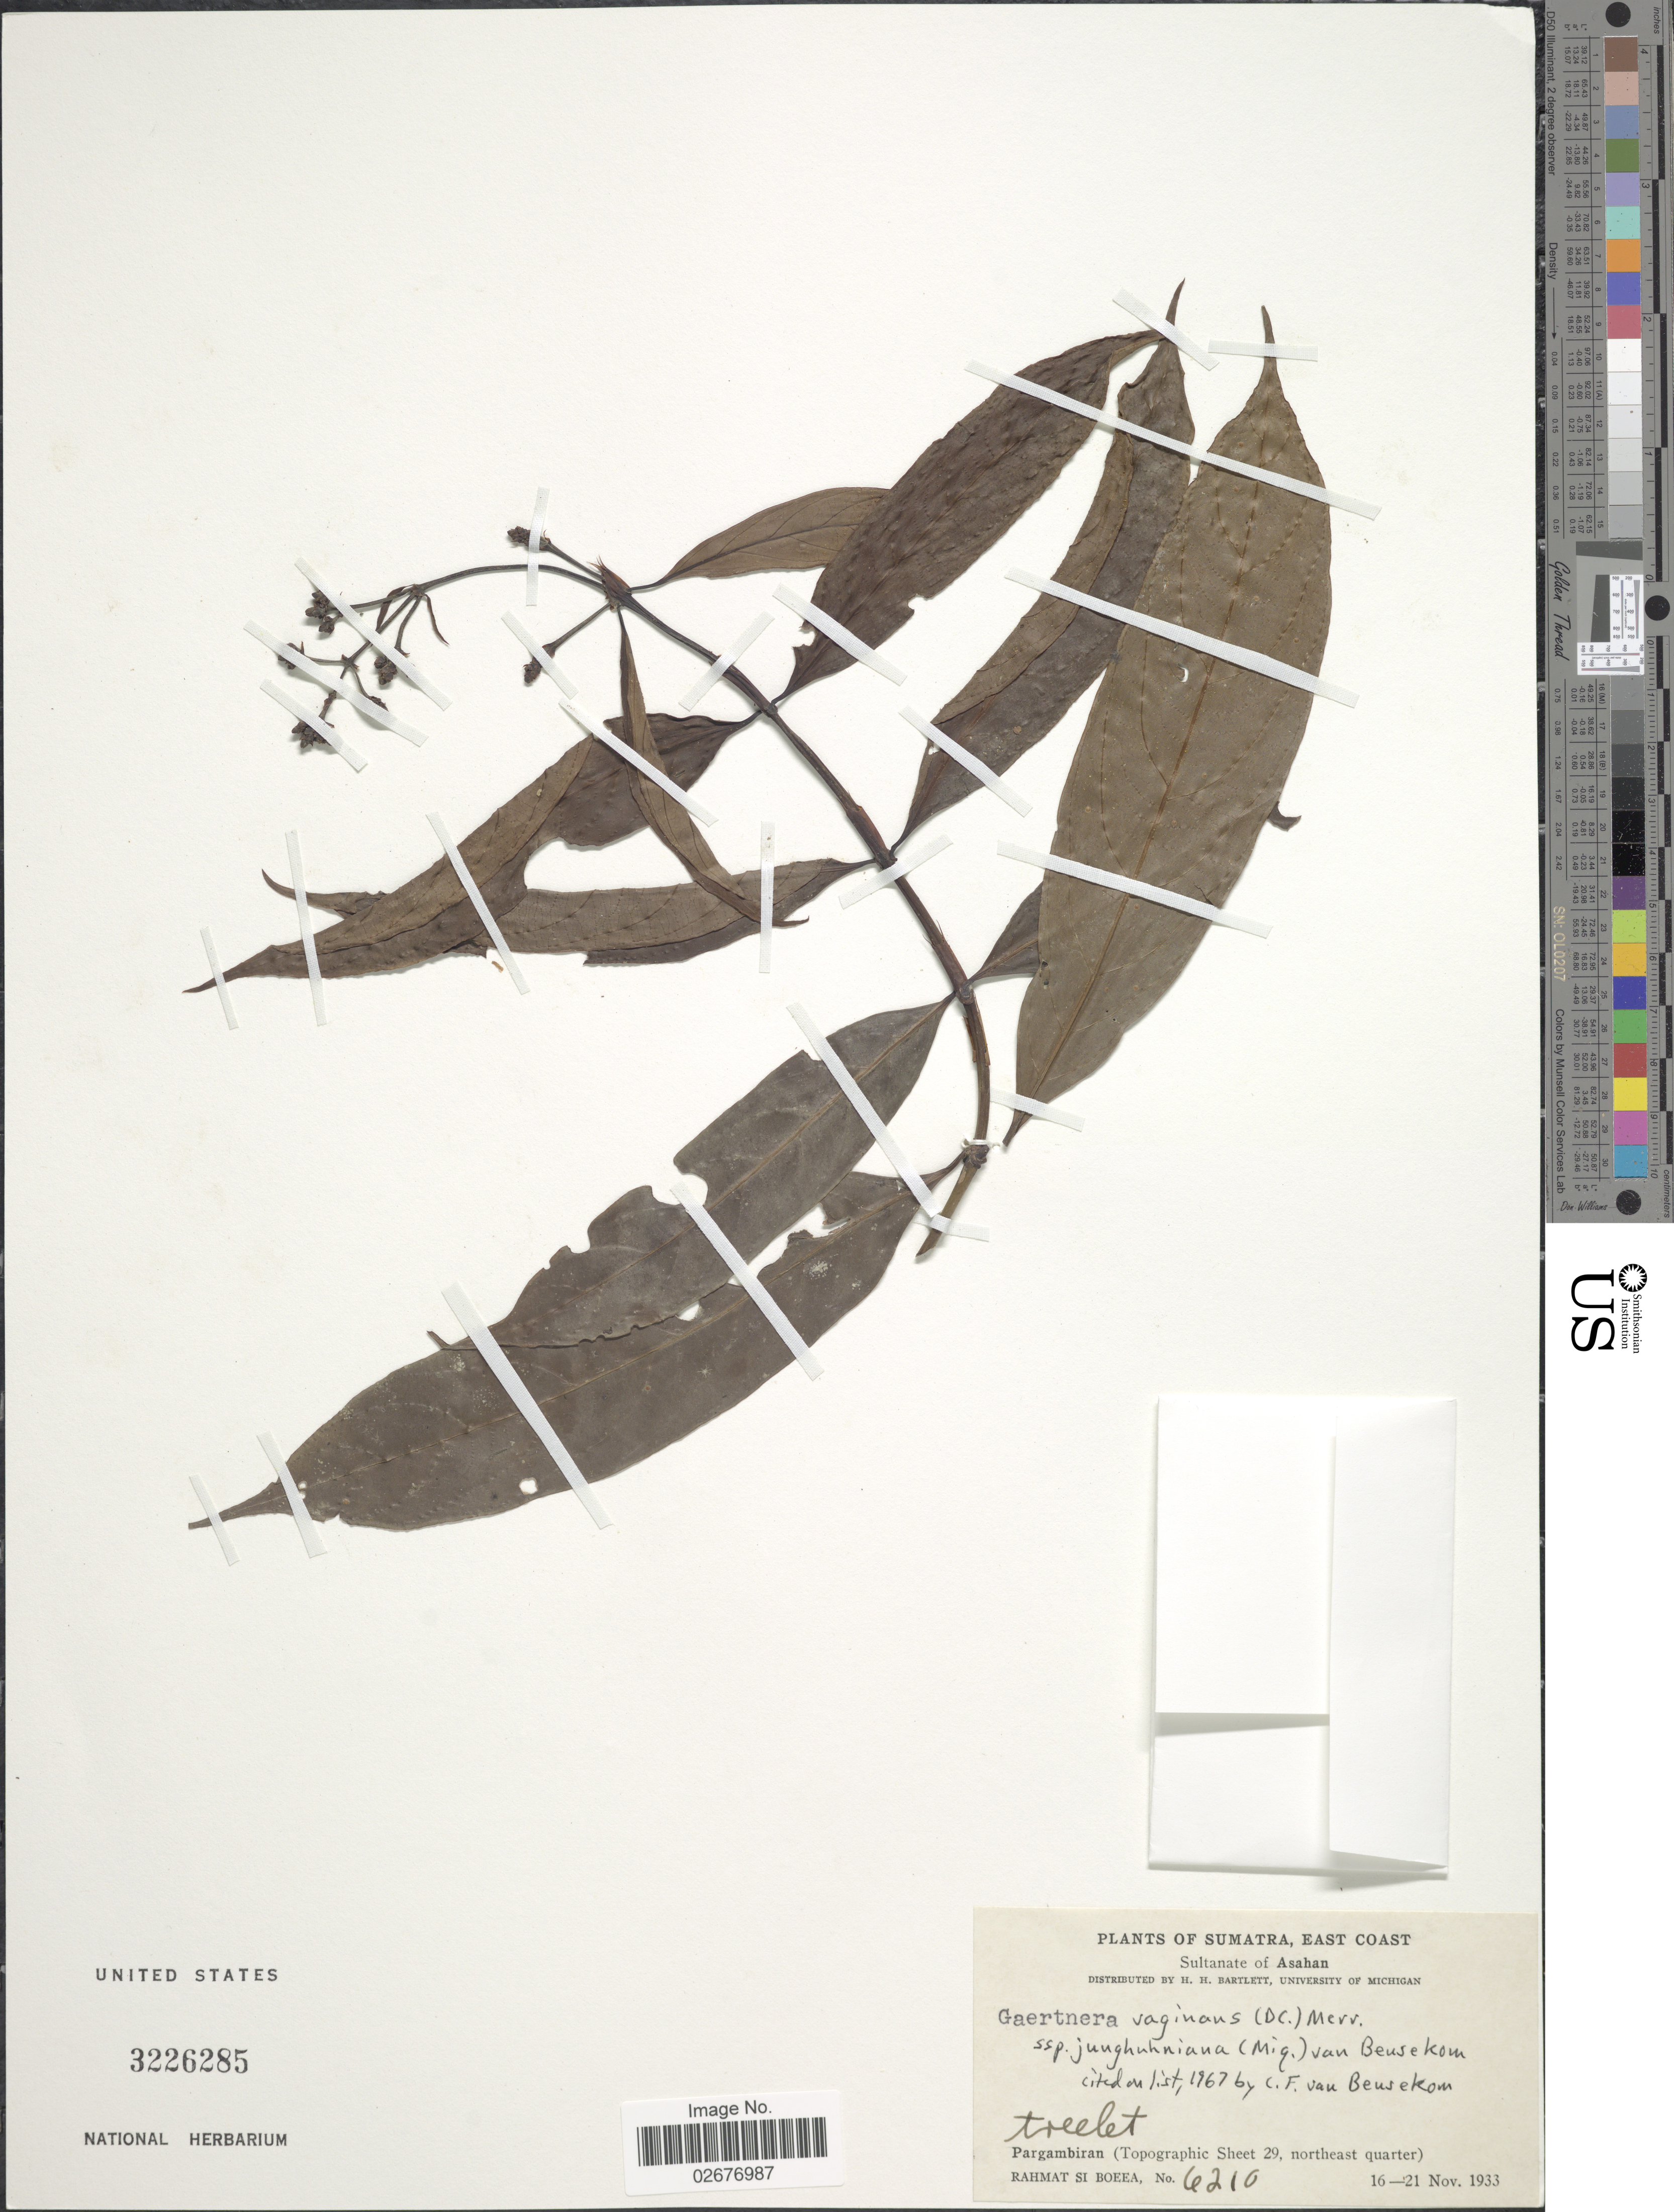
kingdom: Plantae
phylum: Tracheophyta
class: Magnoliopsida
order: Gentianales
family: Rubiaceae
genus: Gaertnera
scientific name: Gaertnera junghuhniana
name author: Miq.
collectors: Rahmat Si Boeea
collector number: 6210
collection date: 1933-11-16/1933-11-21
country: Indonesia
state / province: Sumatra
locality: East Coast, Pargambiran (Topographic Sheet 29, northeast quarter), Sultanate of Asahan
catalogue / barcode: US 3226285